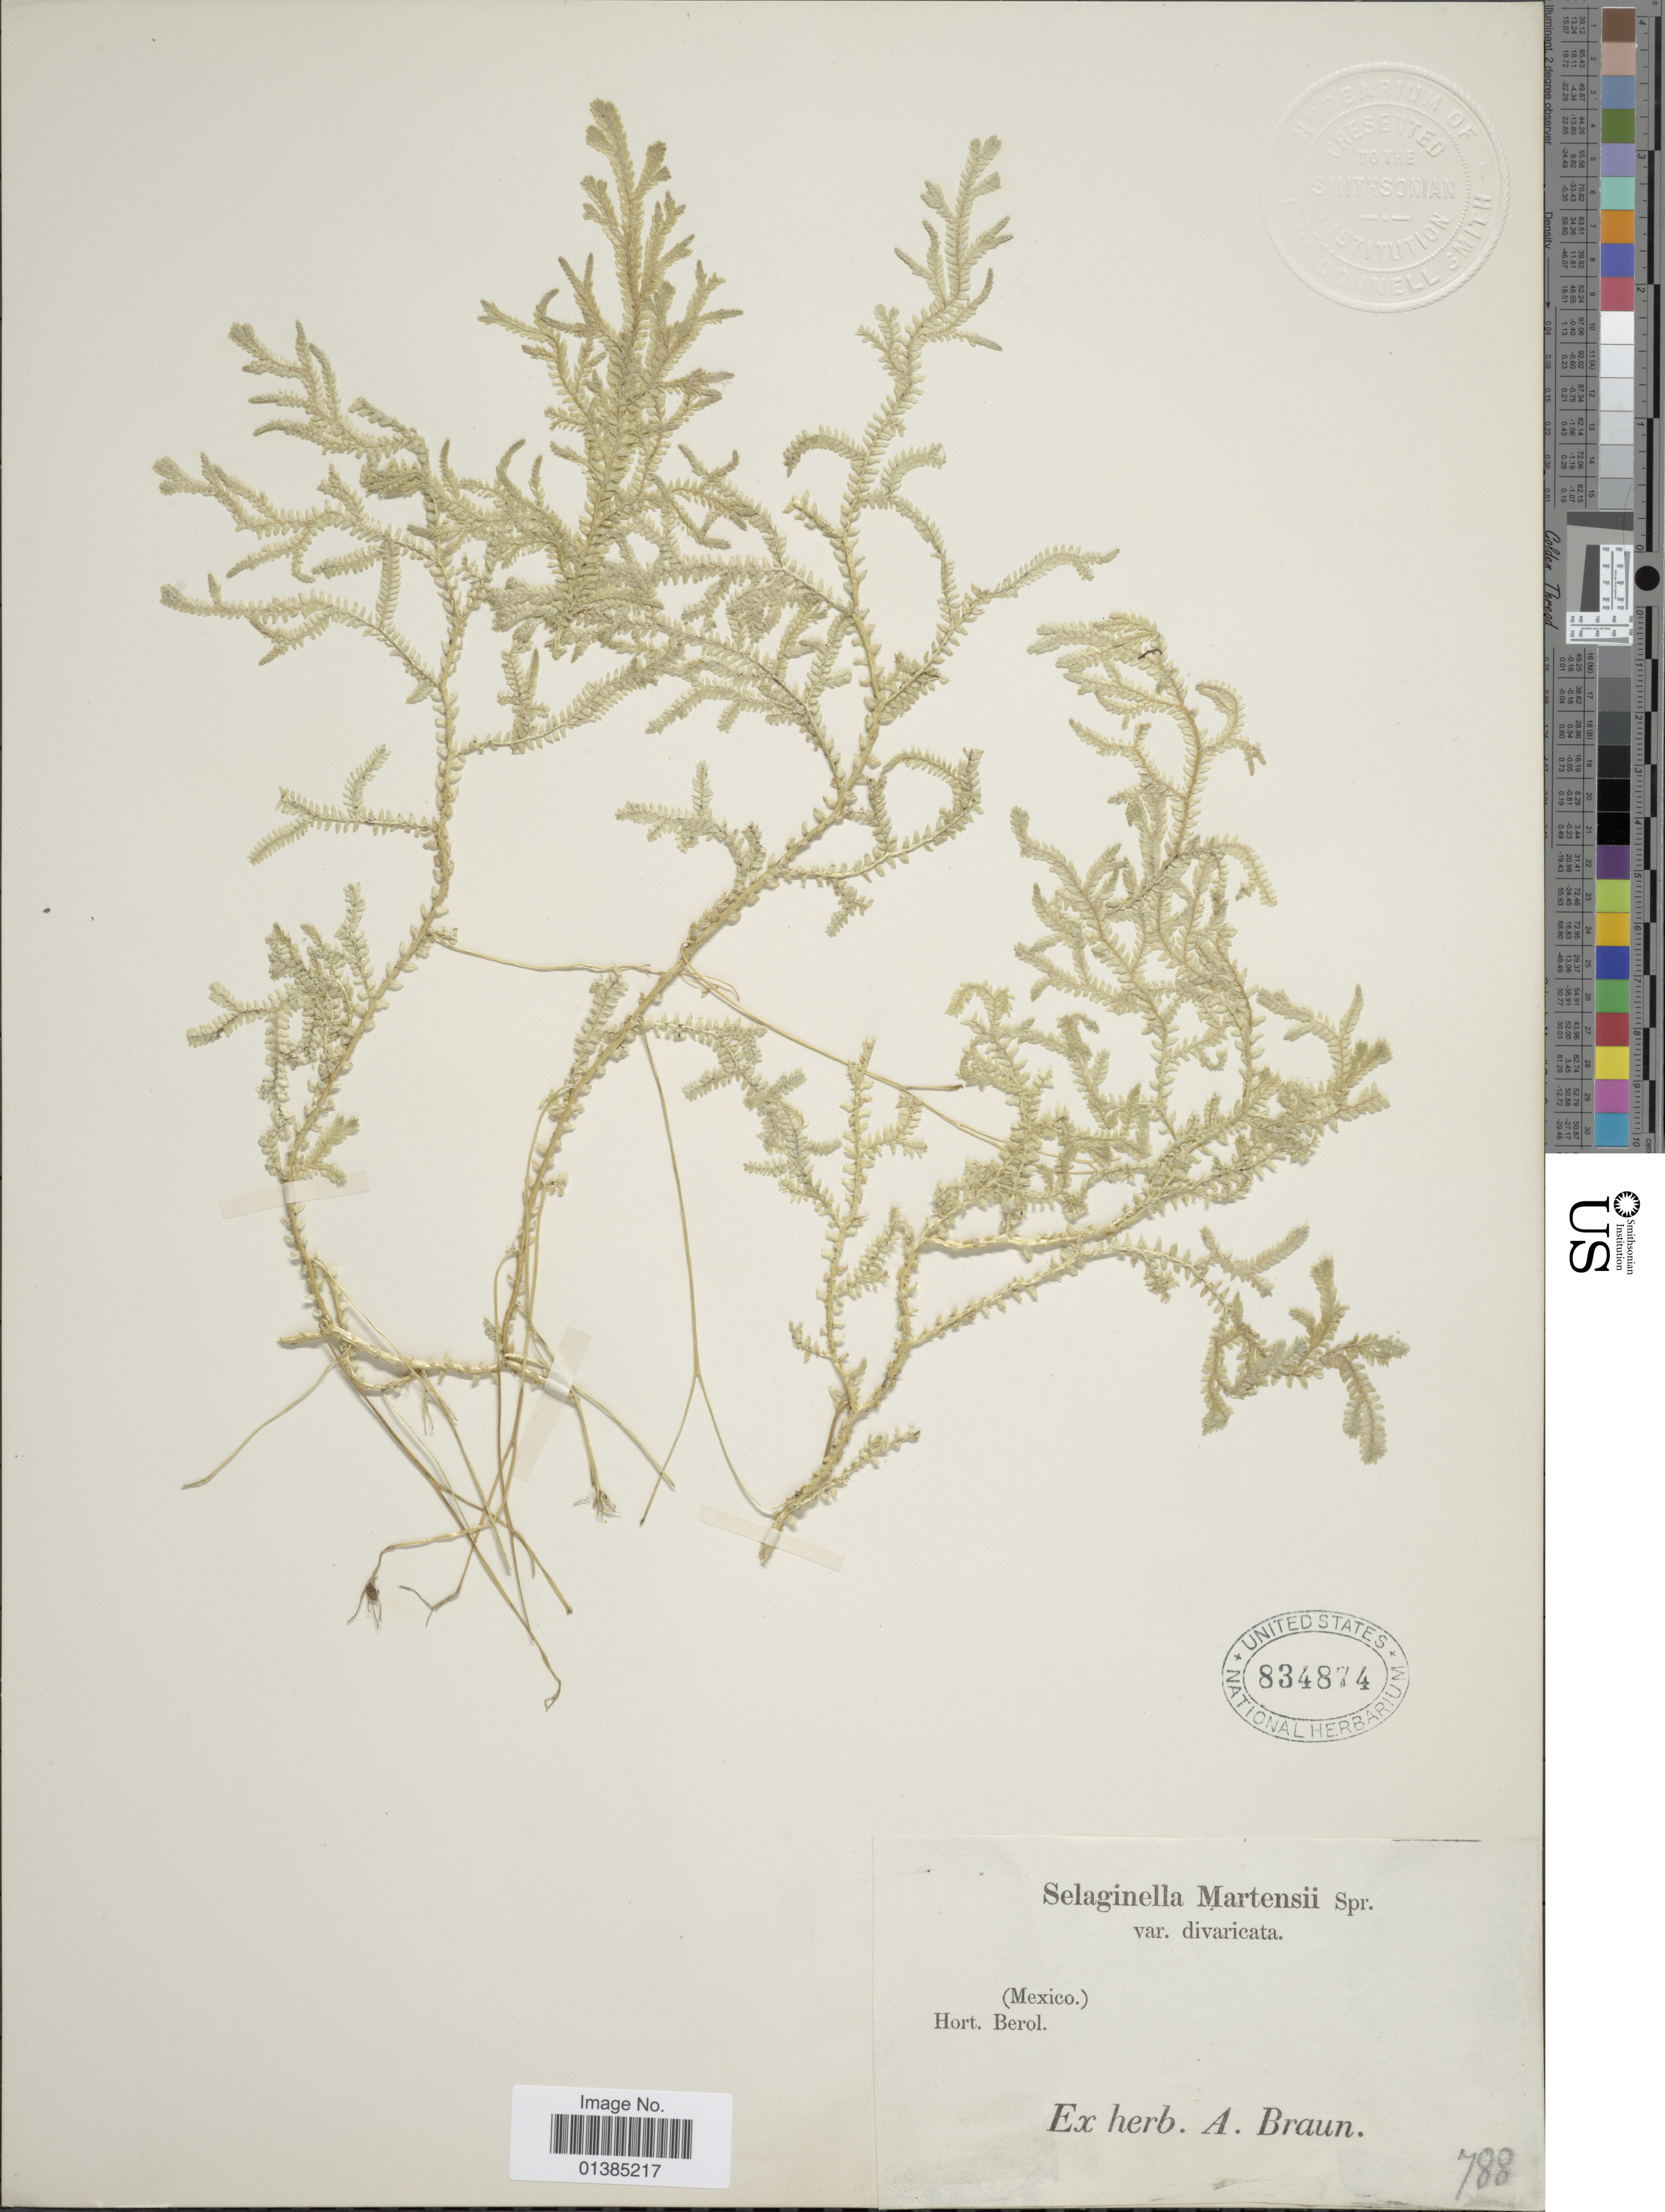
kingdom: Plantae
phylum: Tracheophyta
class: Lycopodiopsida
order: Selaginellales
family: Selaginellaceae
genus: Selaginella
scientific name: Selaginella martensii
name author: Spring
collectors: ex herb. A. Braun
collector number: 788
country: Mexico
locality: Hort. Berol.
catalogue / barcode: US 834874